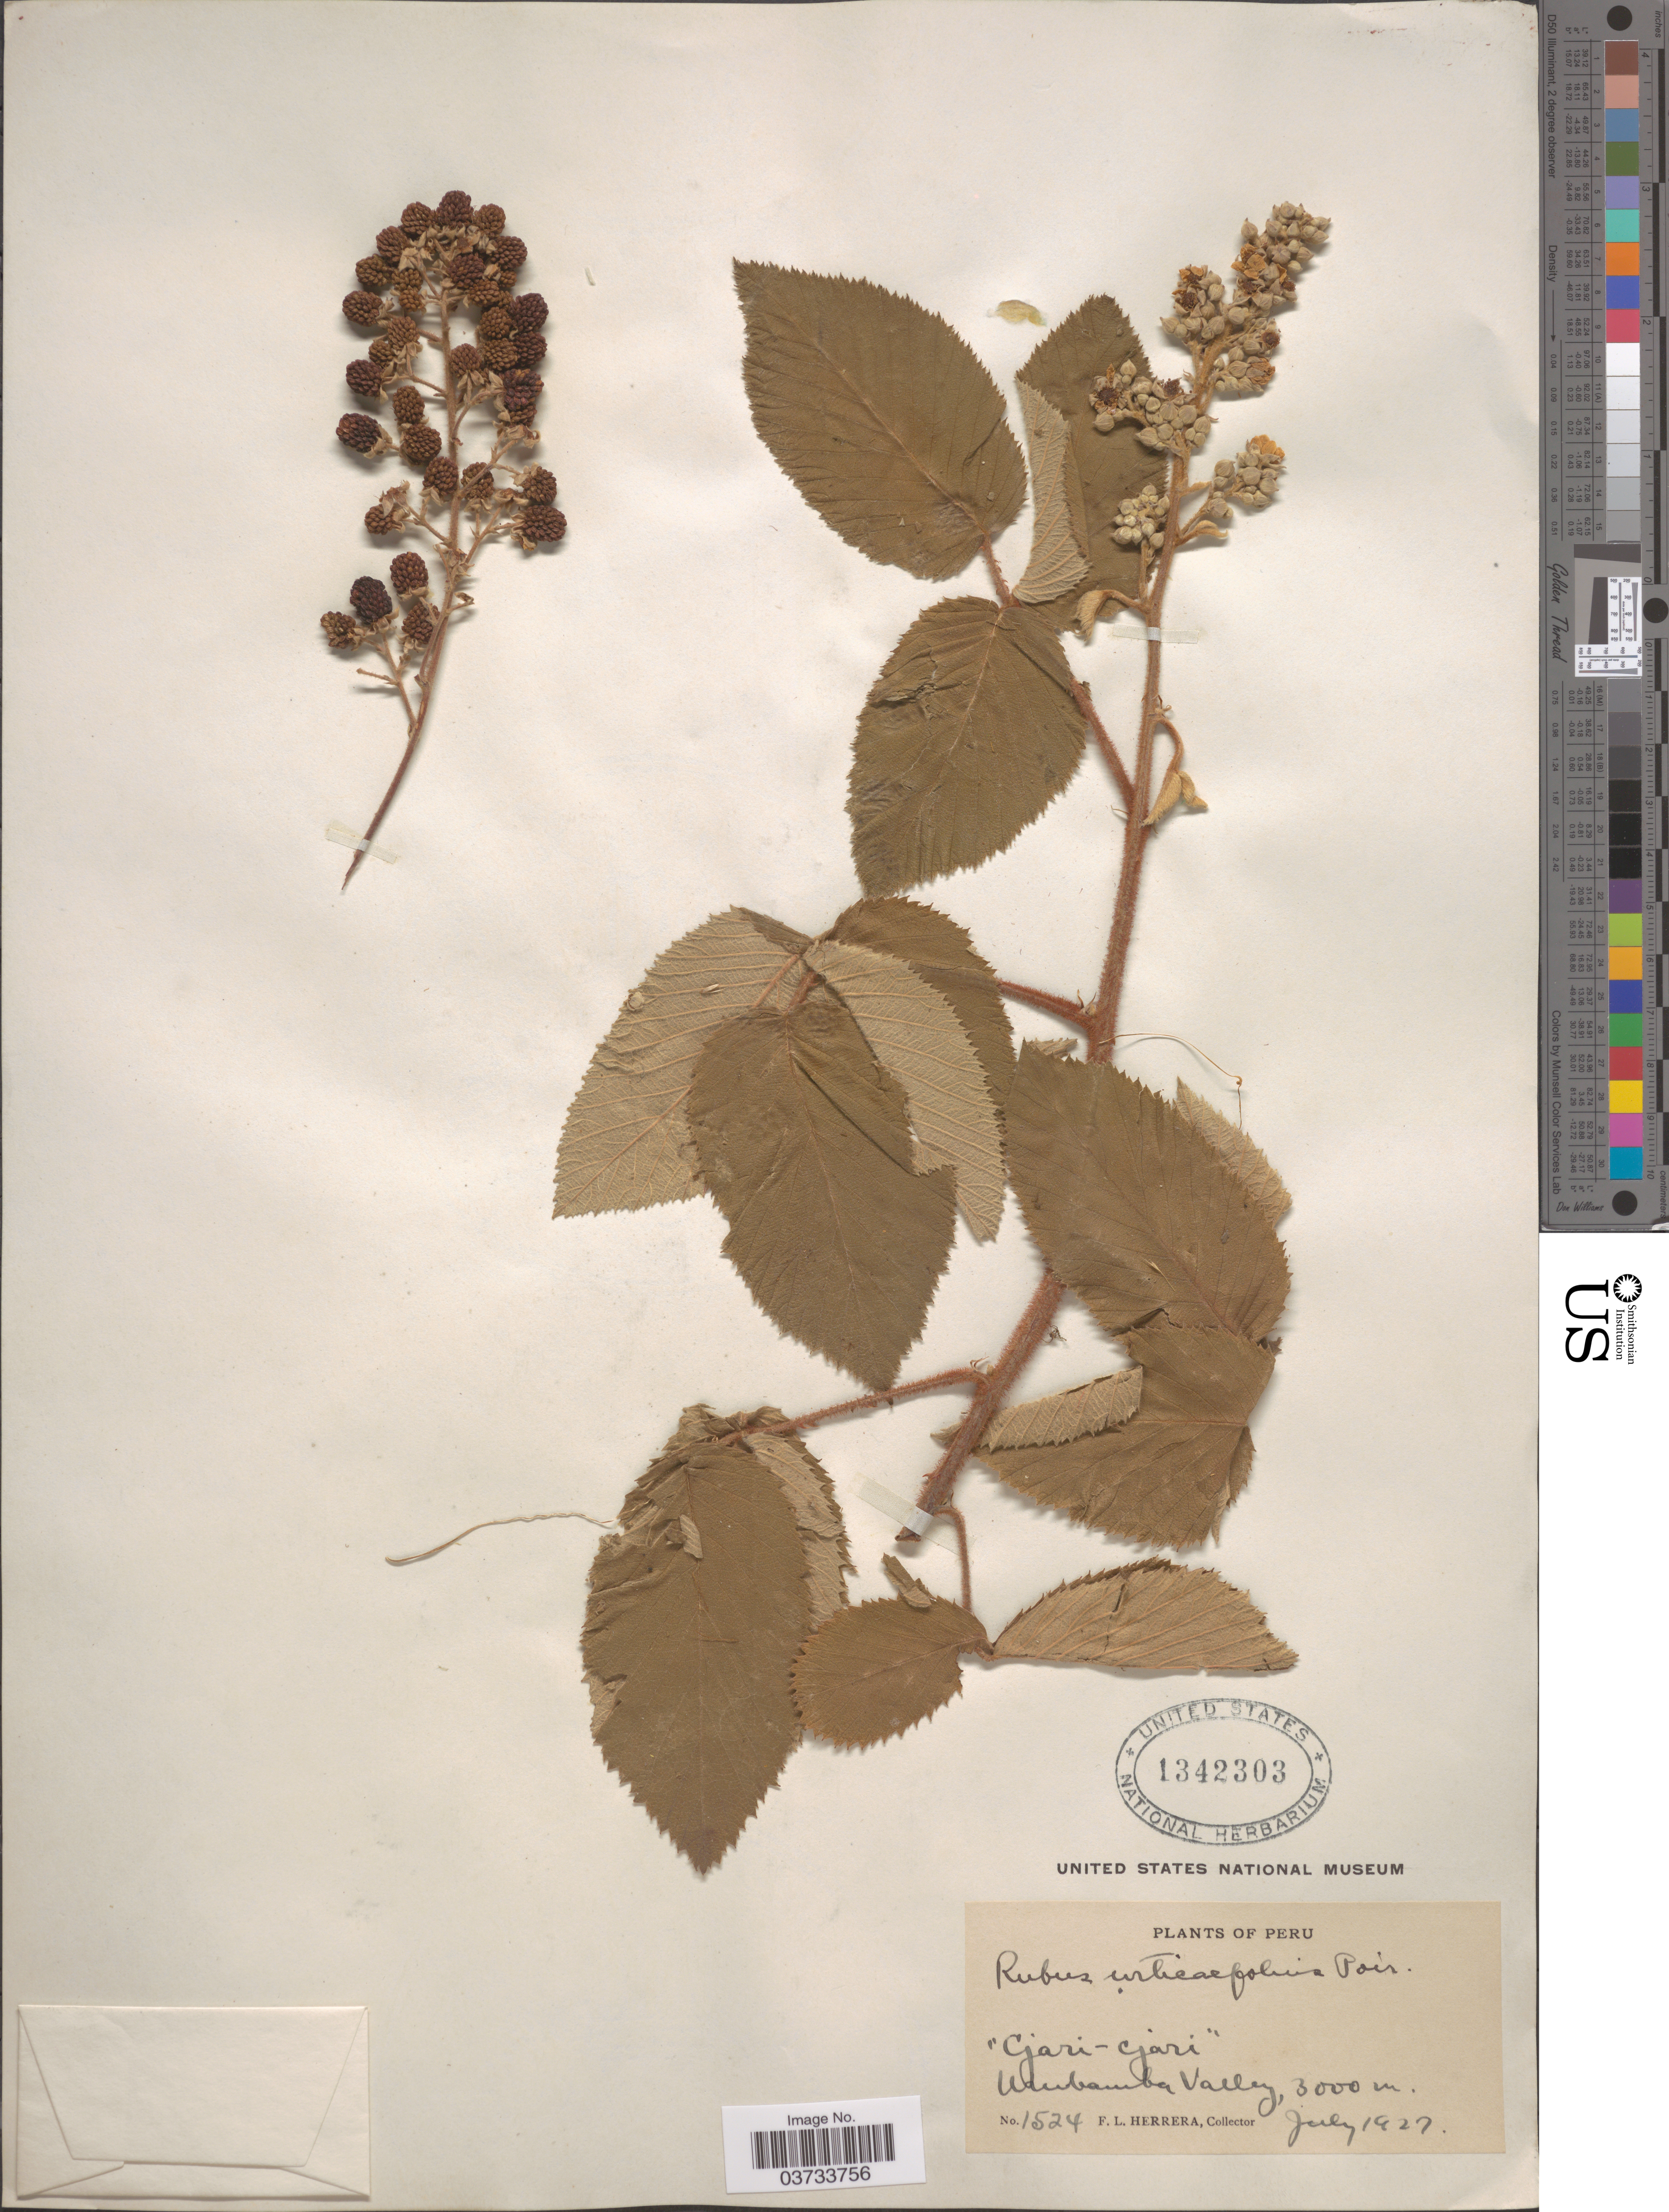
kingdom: Plantae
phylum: Tracheophyta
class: Magnoliopsida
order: Rosales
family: Rosaceae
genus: Rubus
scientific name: Rubus urticifolius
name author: Poir.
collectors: F. L. Herrera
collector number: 1524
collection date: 1927-07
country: Peru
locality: Urubamba Valley.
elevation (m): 3000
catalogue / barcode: US 1342303